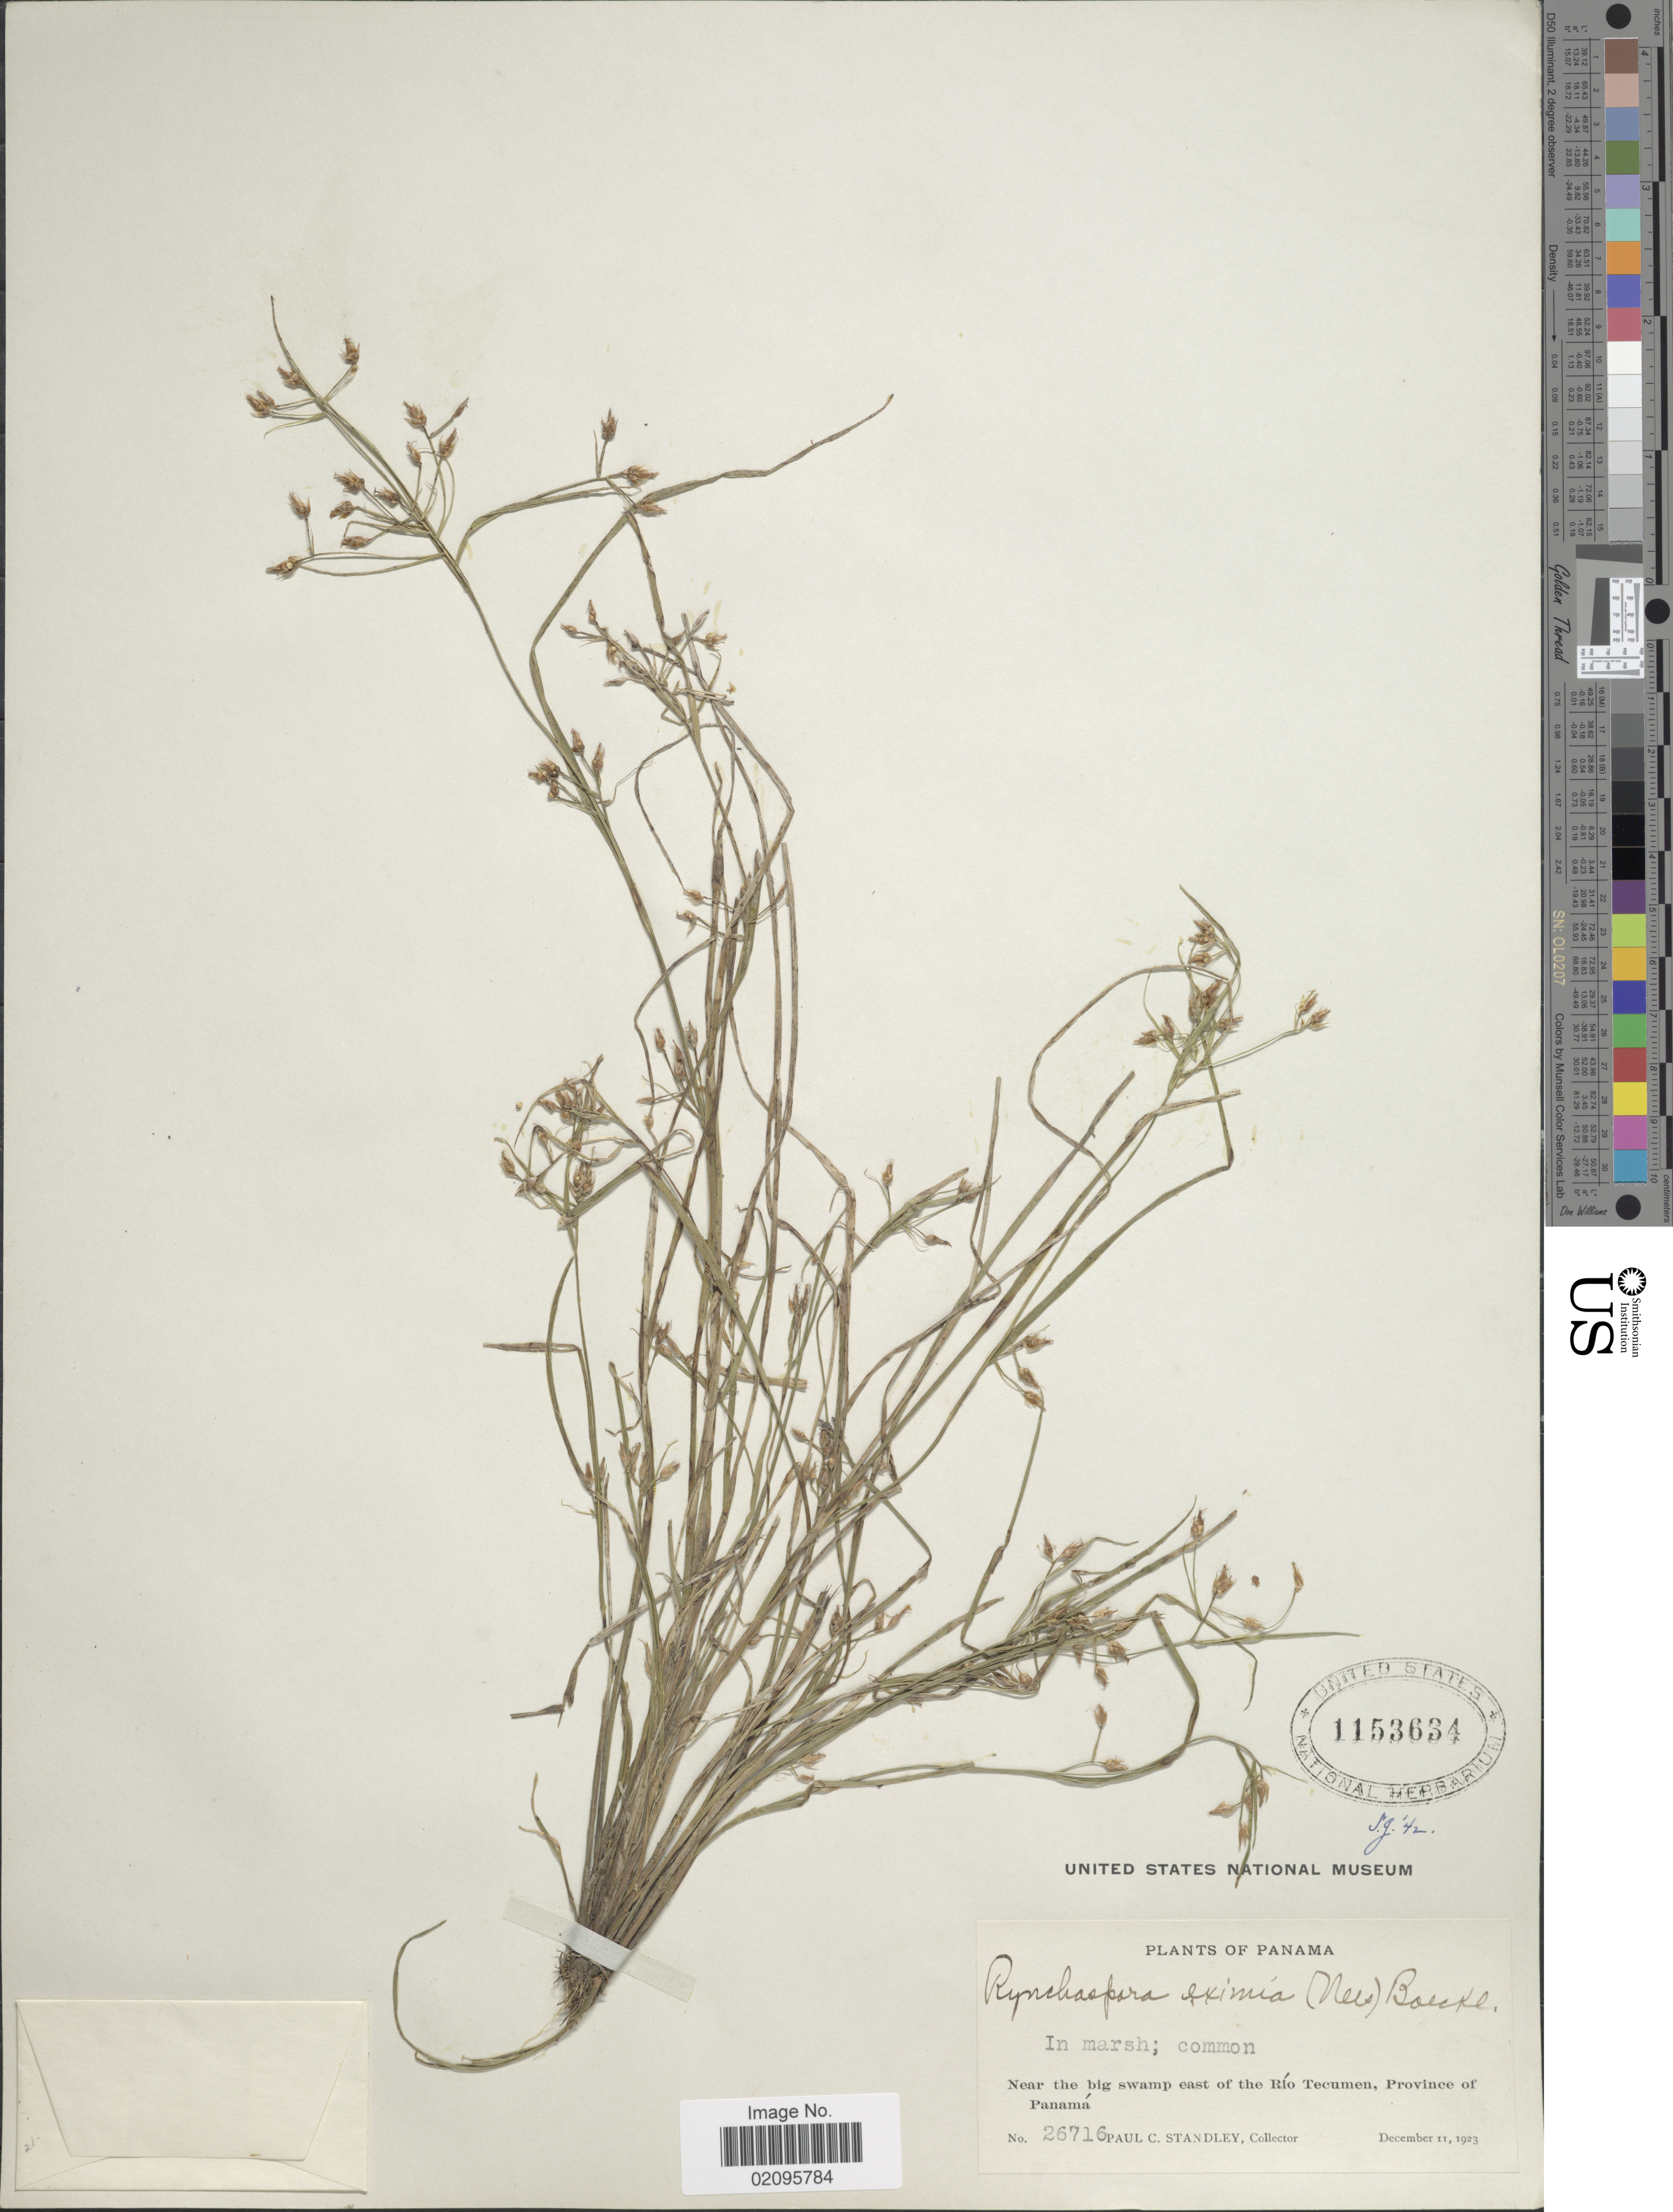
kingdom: Plantae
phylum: Tracheophyta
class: Liliopsida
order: Poales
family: Cyperaceae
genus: Rhynchospora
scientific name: Rhynchospora eximia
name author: (Nees) Boeckeler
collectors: P. C. Standley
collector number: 26716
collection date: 1923-12-11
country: Panama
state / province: Panamá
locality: In marsh, Near the big swamp east of the Rio Tecumen.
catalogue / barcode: US 1153634